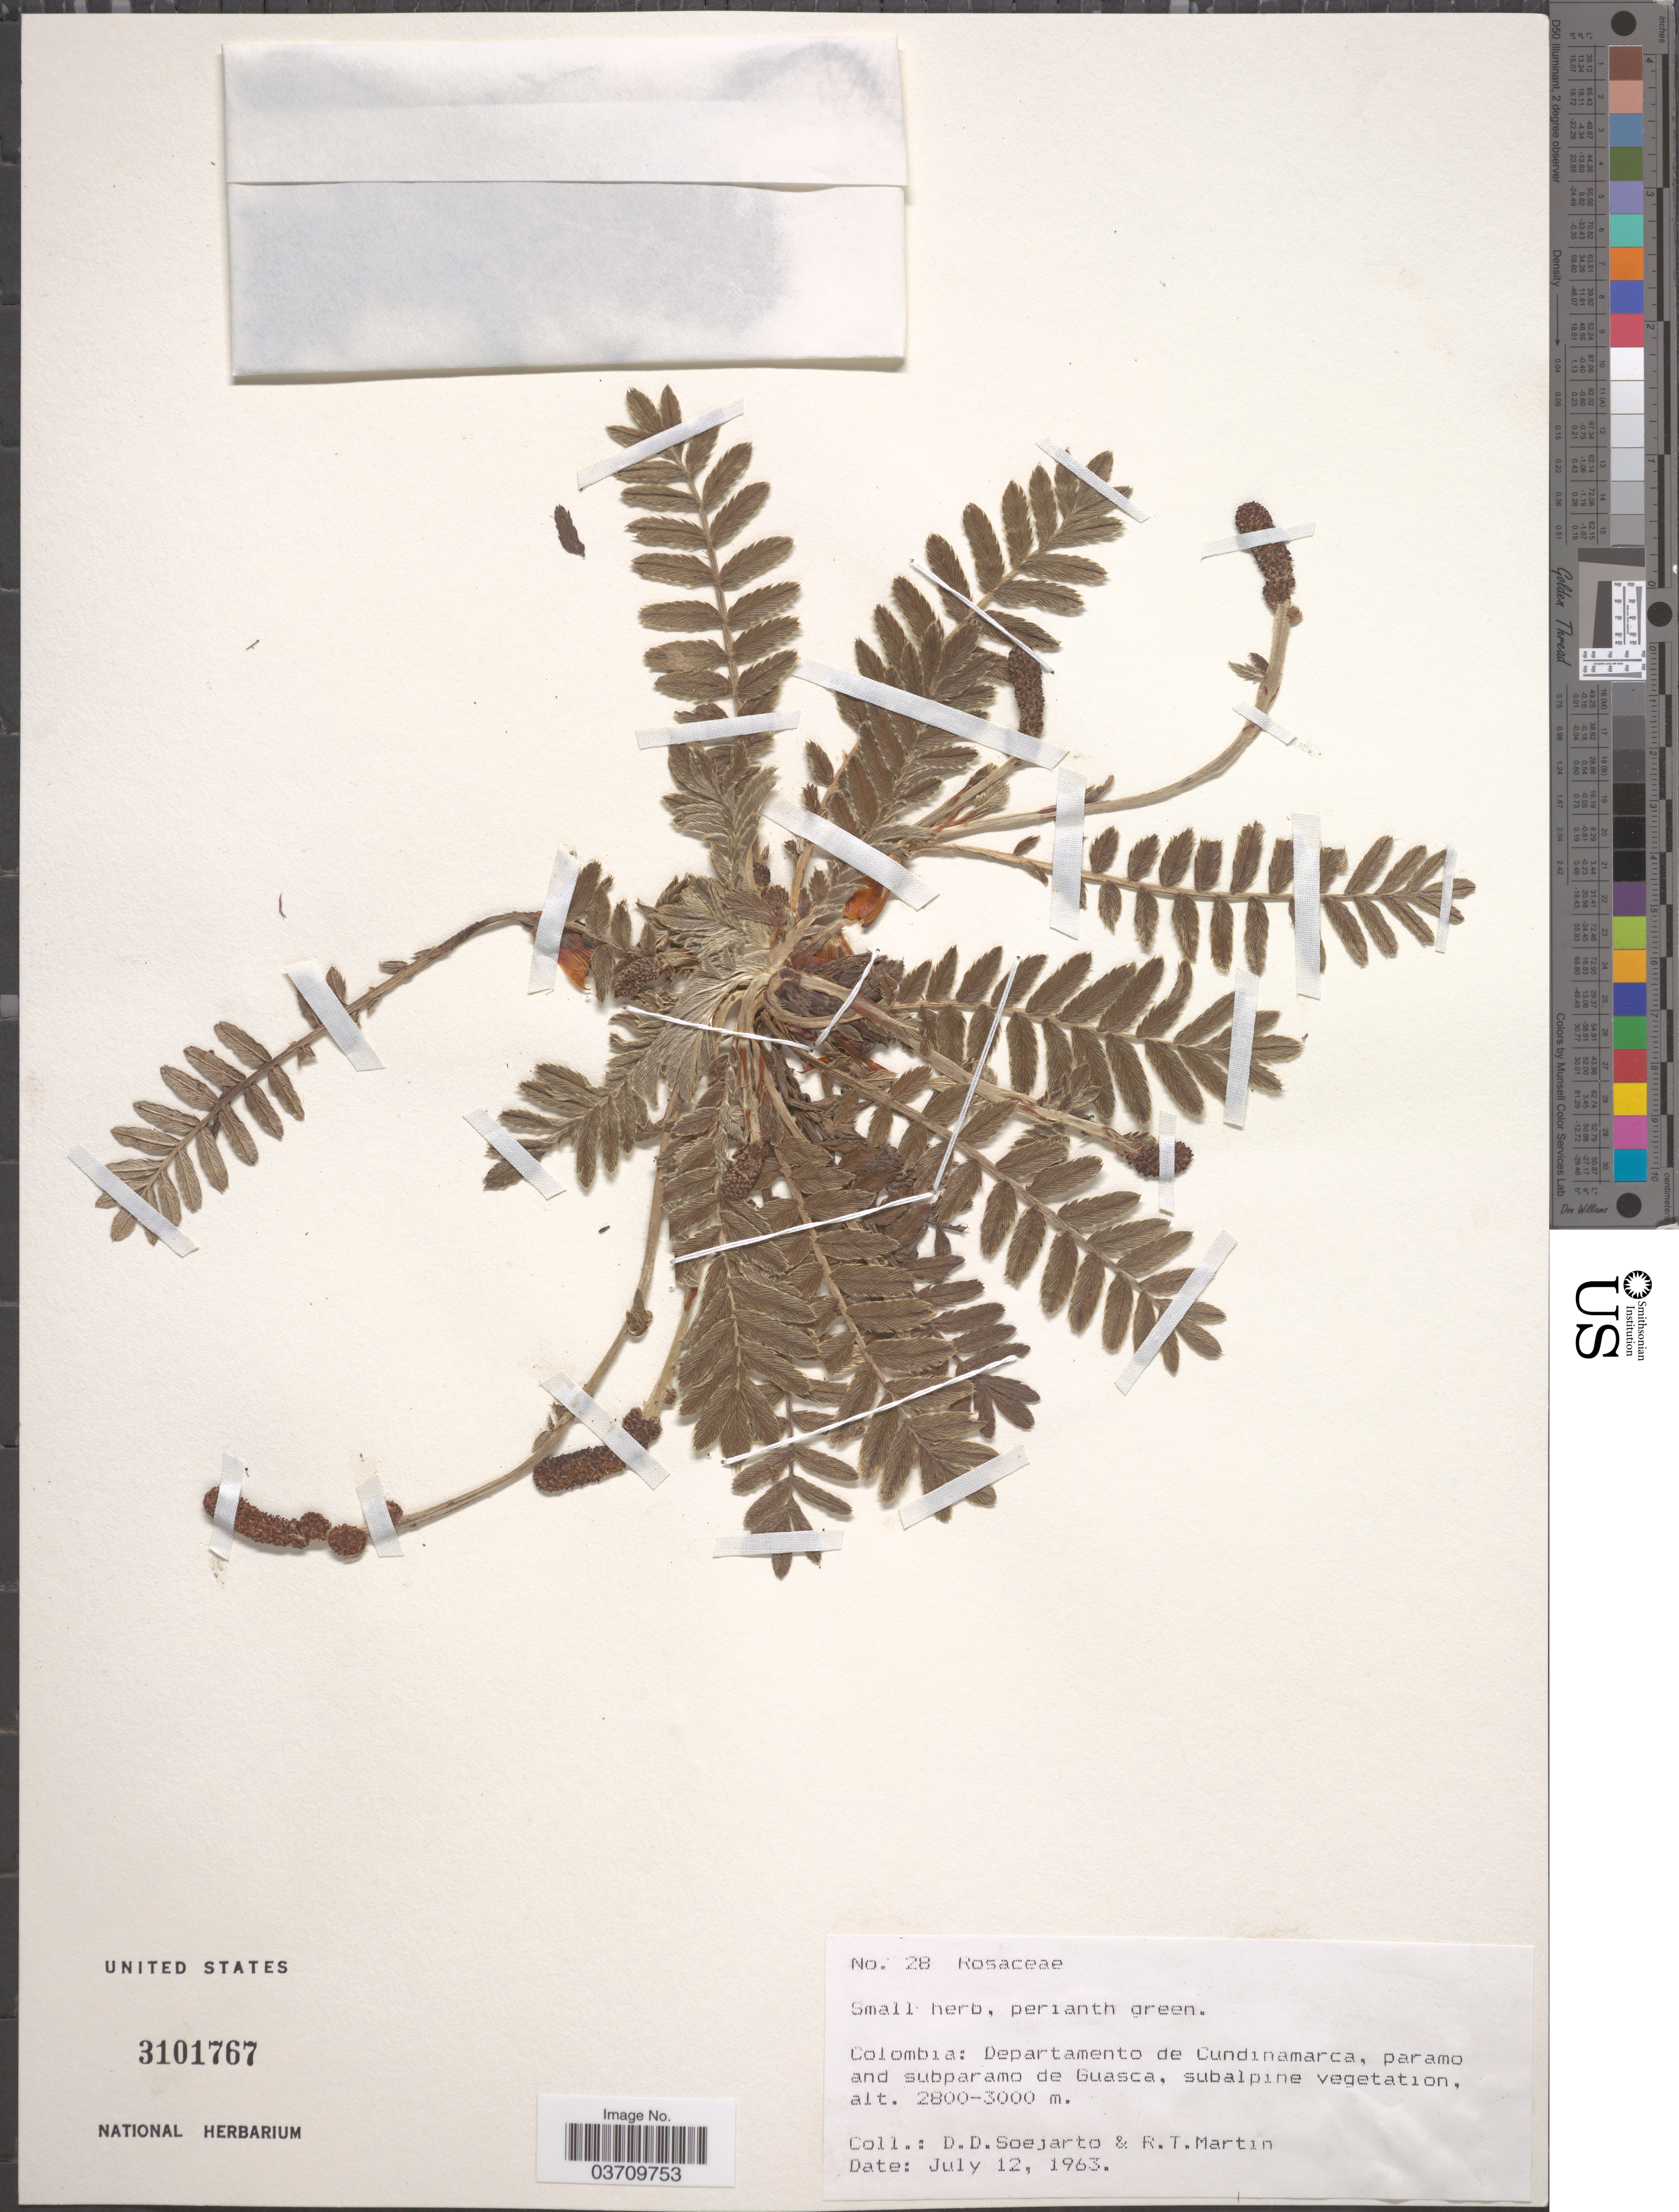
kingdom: Plantae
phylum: Tracheophyta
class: Magnoliopsida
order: Rosales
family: Rosaceae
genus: Acaena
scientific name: Acaena sp.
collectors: R. T. Martin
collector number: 28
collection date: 1963-07-12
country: Colombia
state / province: Cundinamarca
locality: Departamento de Cundinamarca, paramo and subparamo de Guasca.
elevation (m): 2800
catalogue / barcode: US 3101767